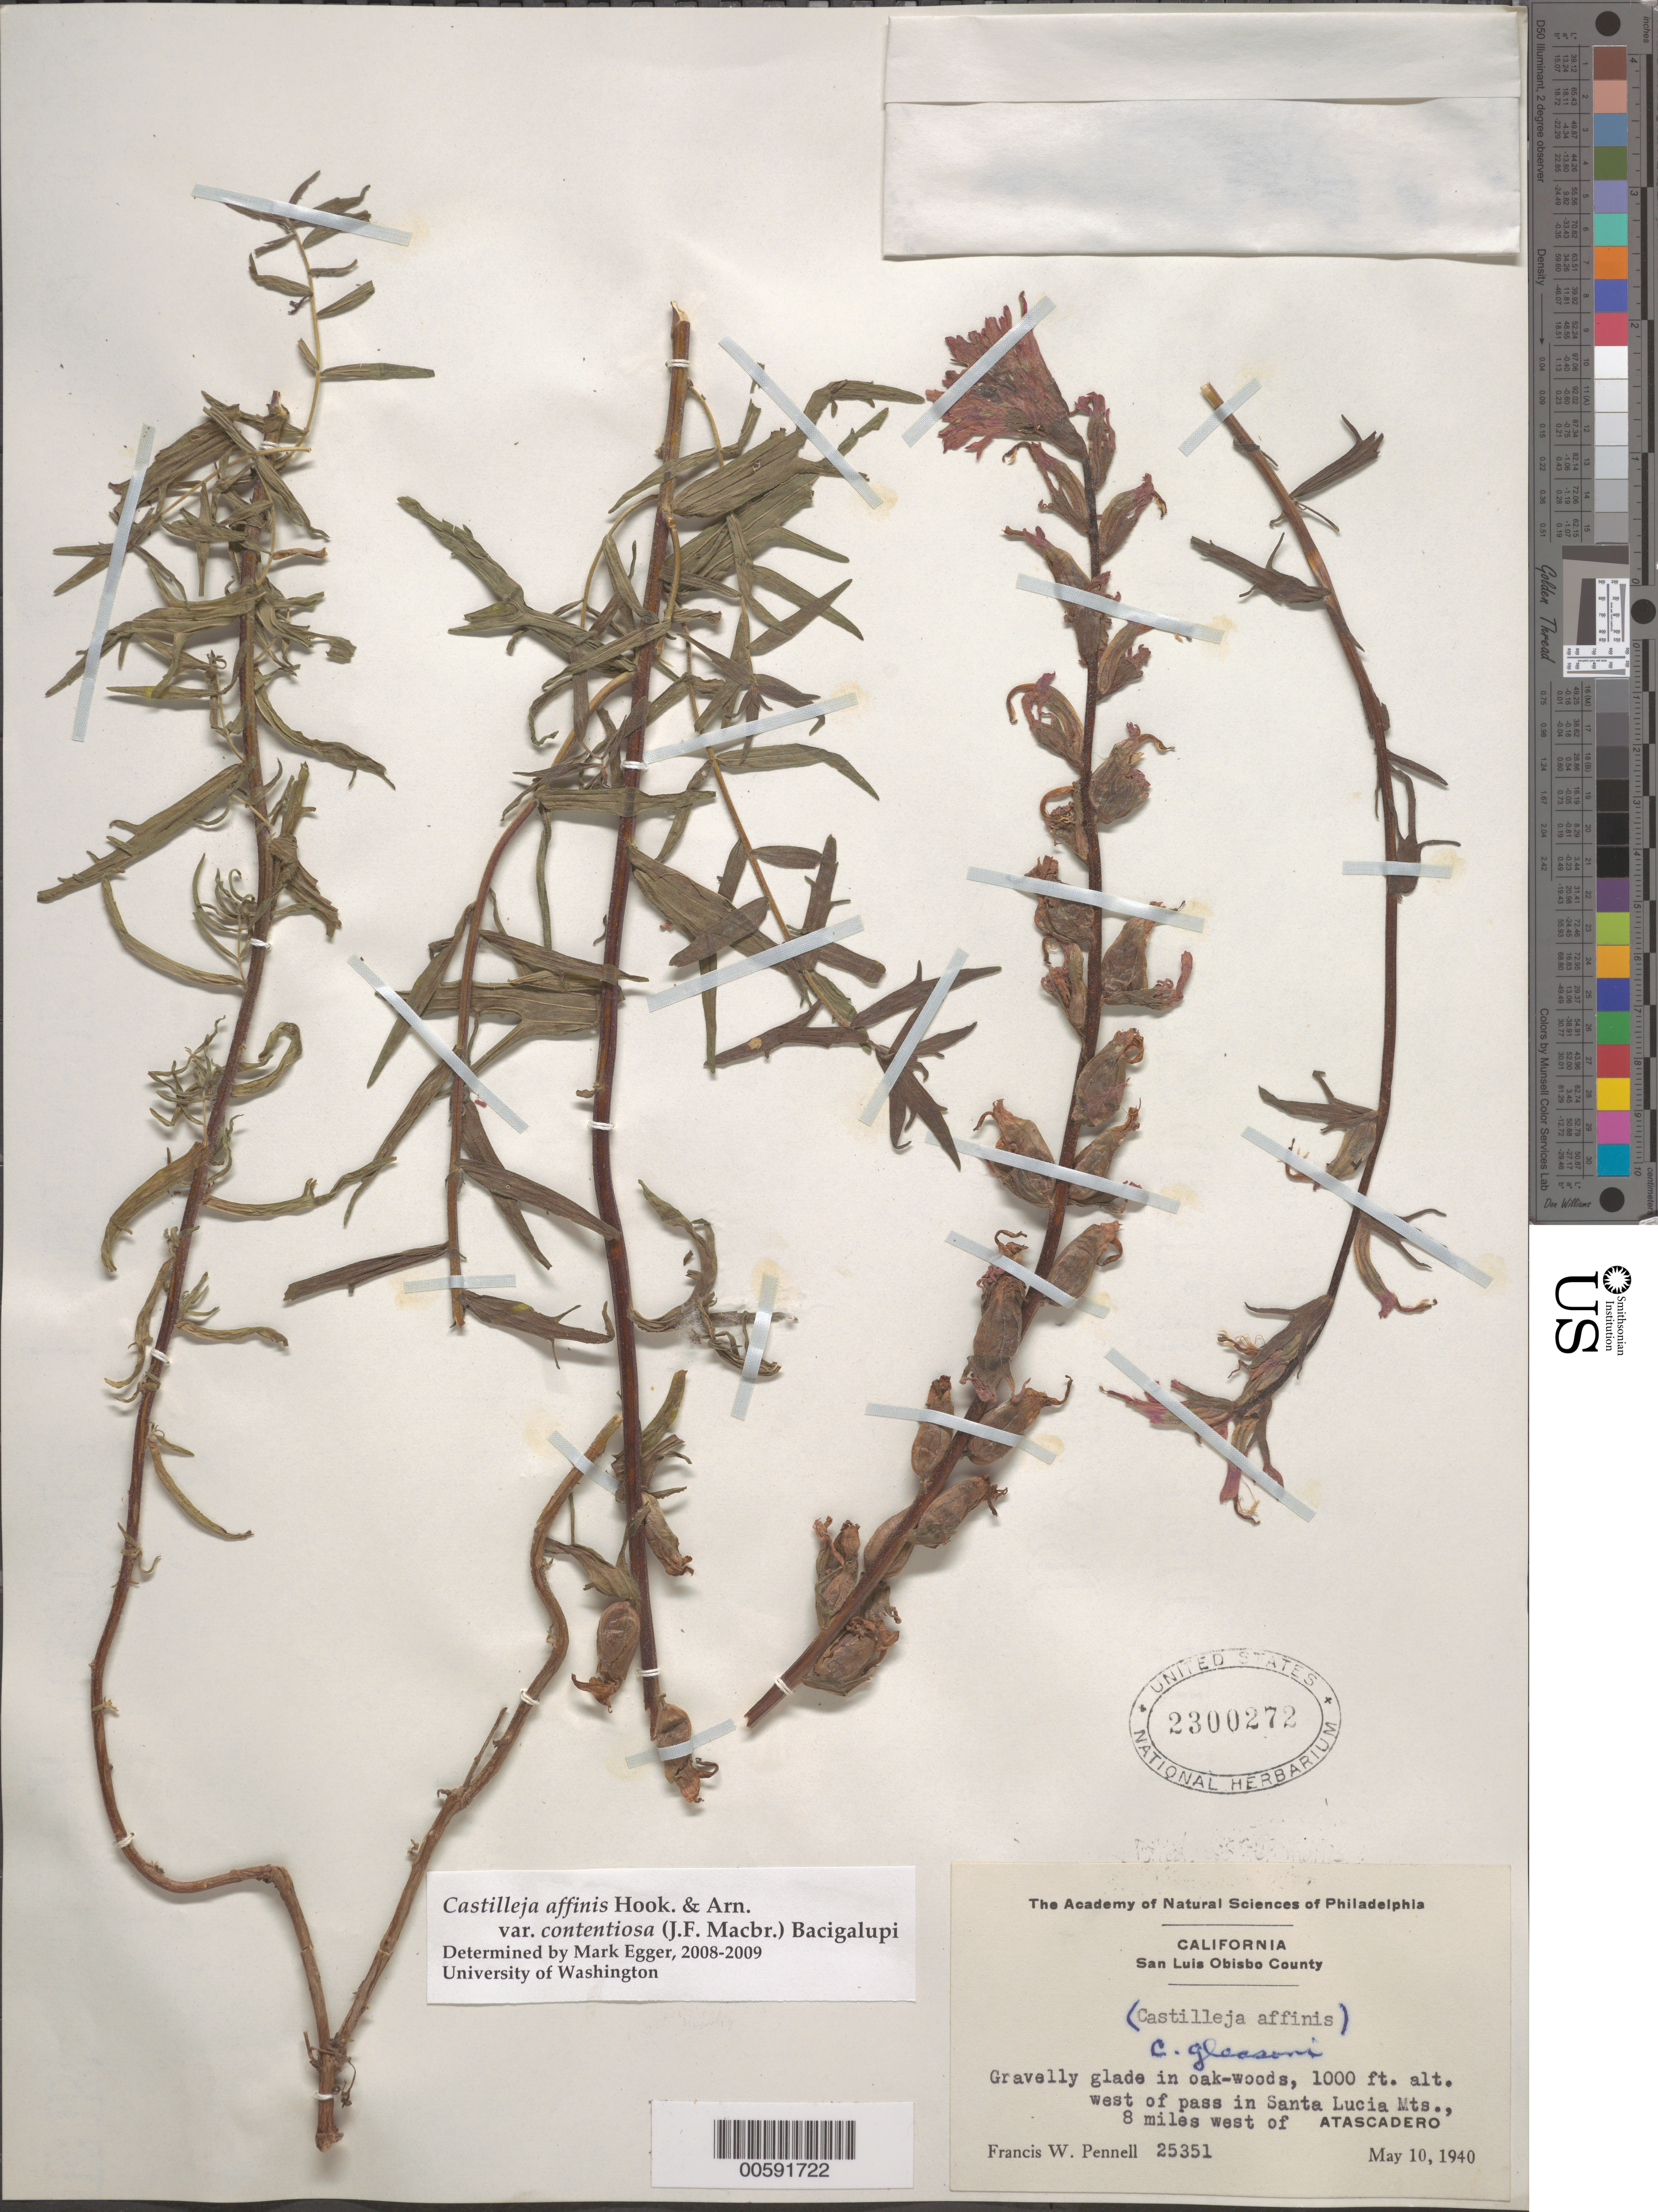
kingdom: Plantae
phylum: Tracheophyta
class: Magnoliopsida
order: Lamiales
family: Orobanchaceae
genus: Castilleja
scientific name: Castilleja affinis var. contentiosa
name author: (J.F. Macbr.) Bacigalupi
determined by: Egger, J. M., University of Washington Botanic Gardens (UNITED STATES)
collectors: F. W. Pennell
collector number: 25351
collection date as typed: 10 May 1940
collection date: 1940-05-10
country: United States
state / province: California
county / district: San Luis Obispo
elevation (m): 305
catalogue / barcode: US 2300272